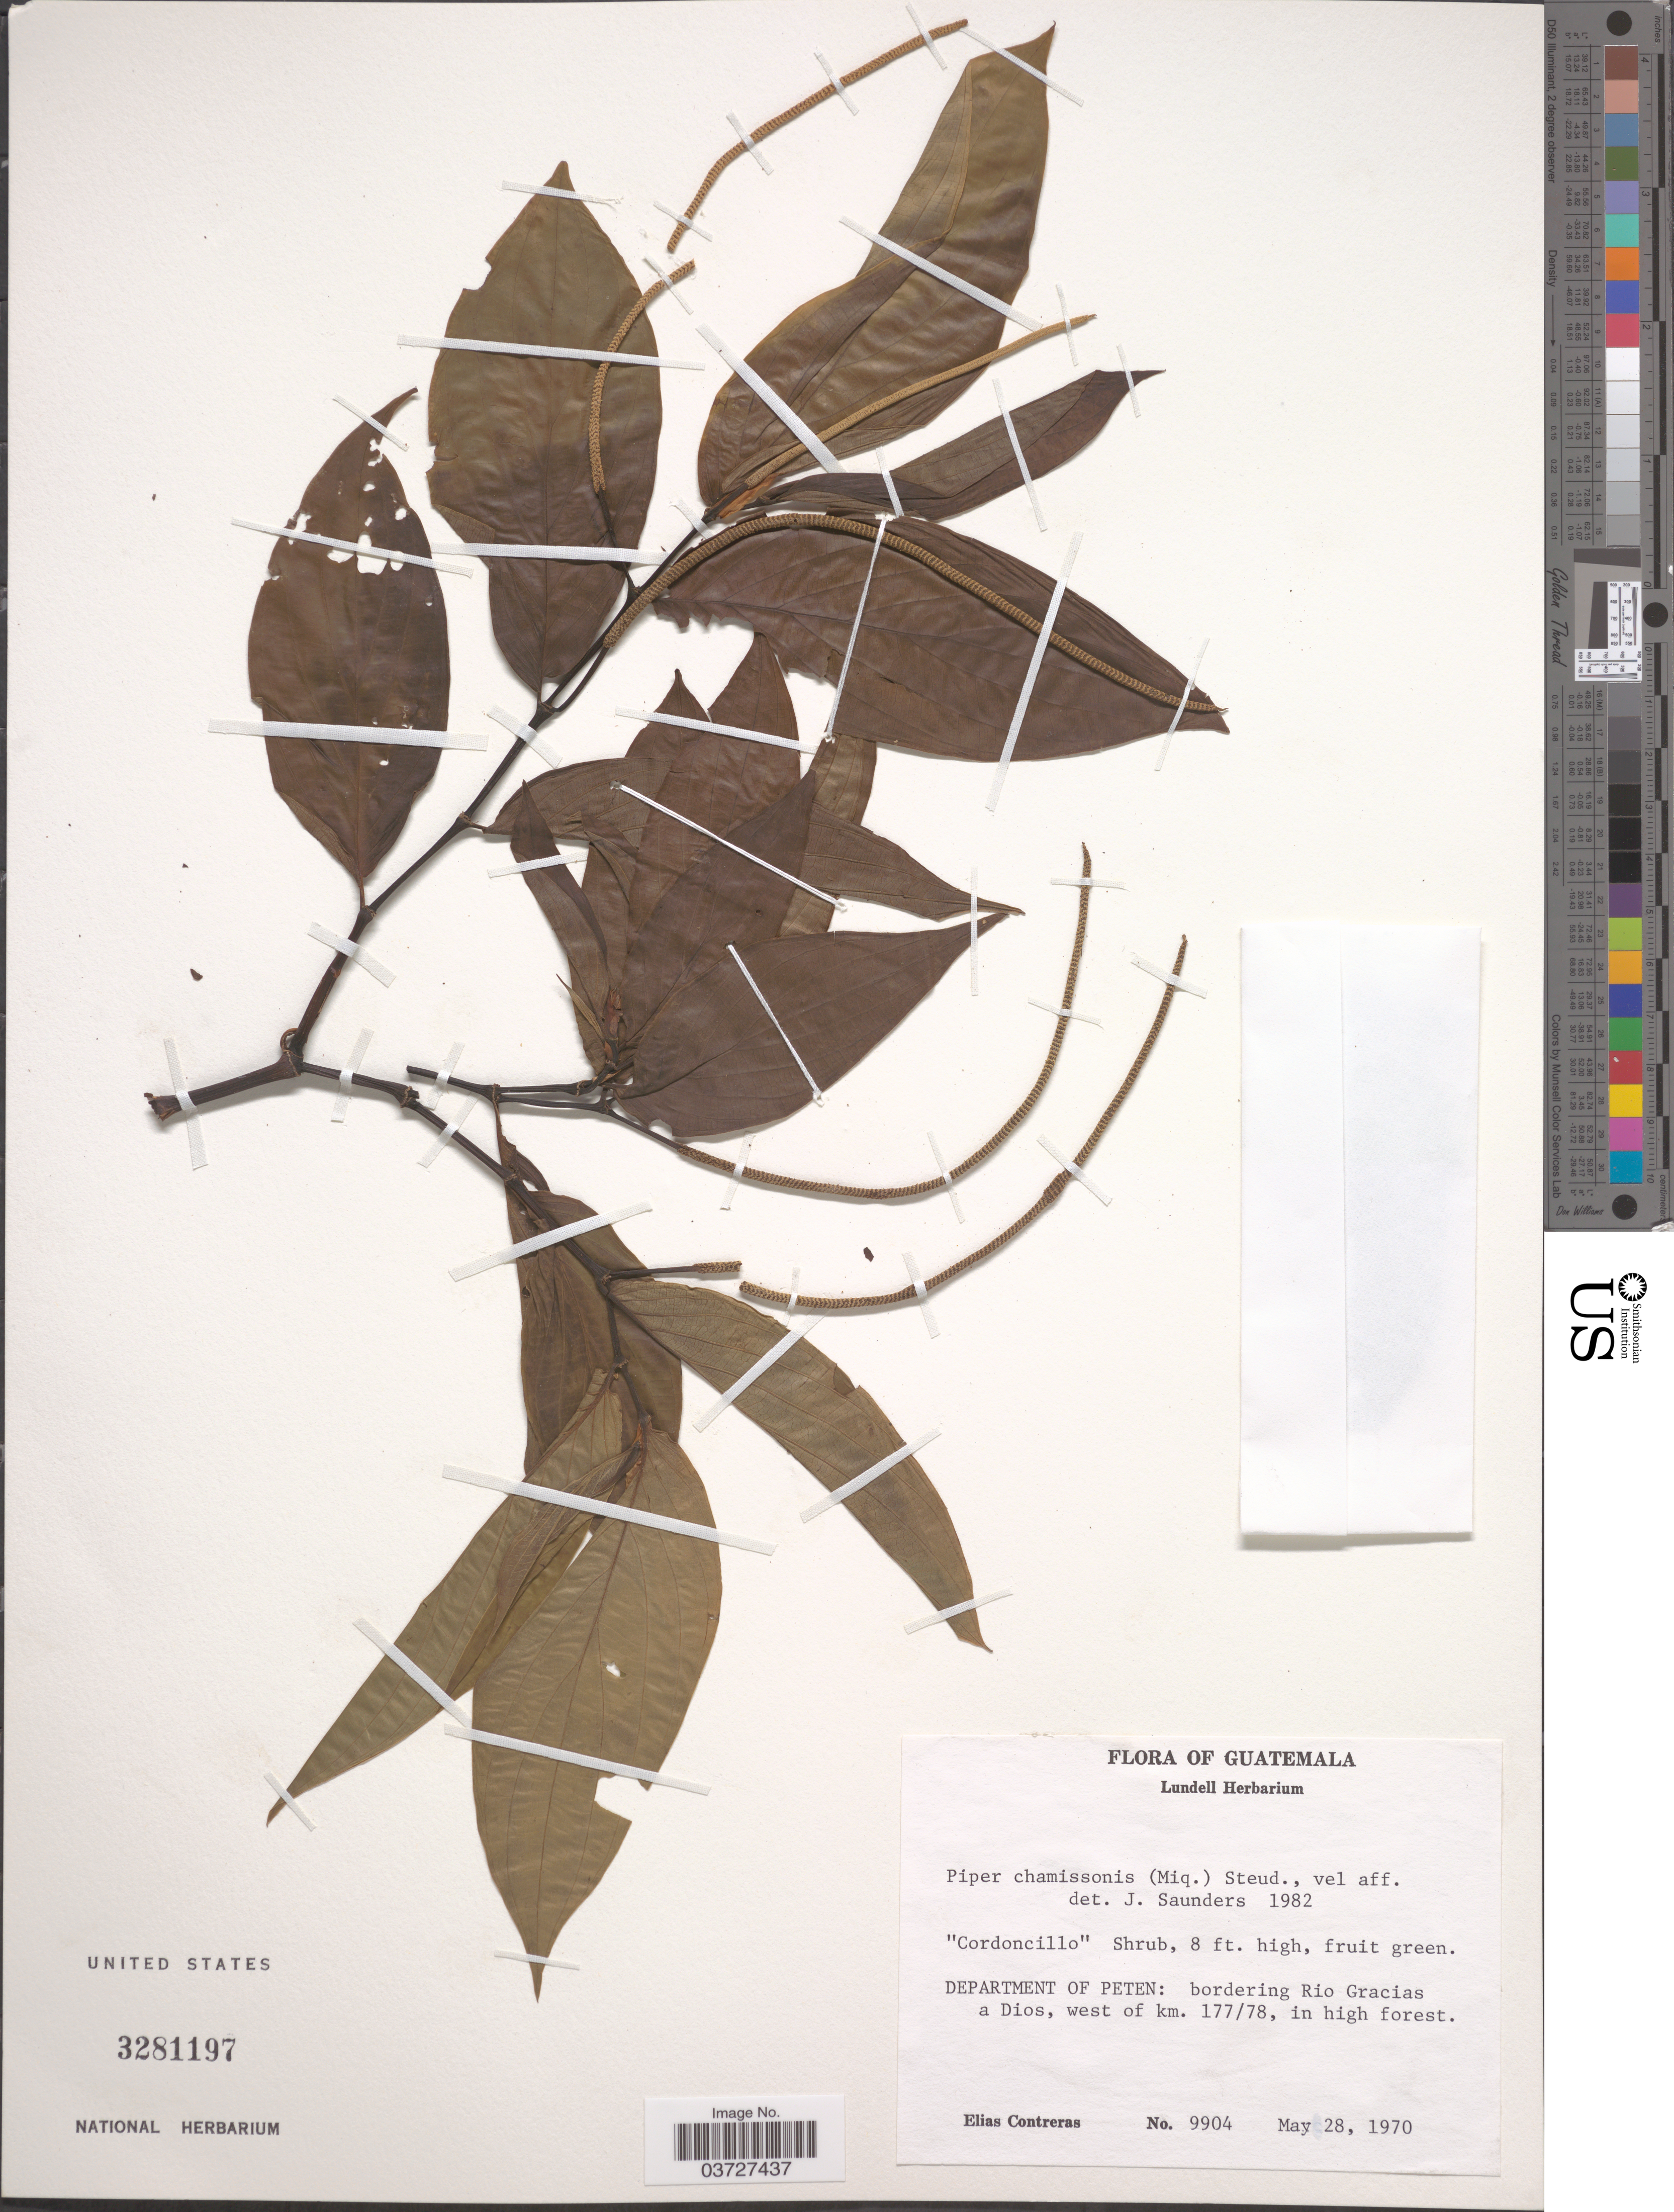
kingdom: Plantae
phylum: Tracheophyta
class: Magnoliopsida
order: Piperales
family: Piperaceae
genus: Piper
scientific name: Piper chamissonis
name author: Steud.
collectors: E. Contreras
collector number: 9904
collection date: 1970-05-28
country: Guatemala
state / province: El Peten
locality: Department of Peten: bordering Rio Gracias a Dios, west of km. 177/78, in high forest.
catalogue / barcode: US 3281197